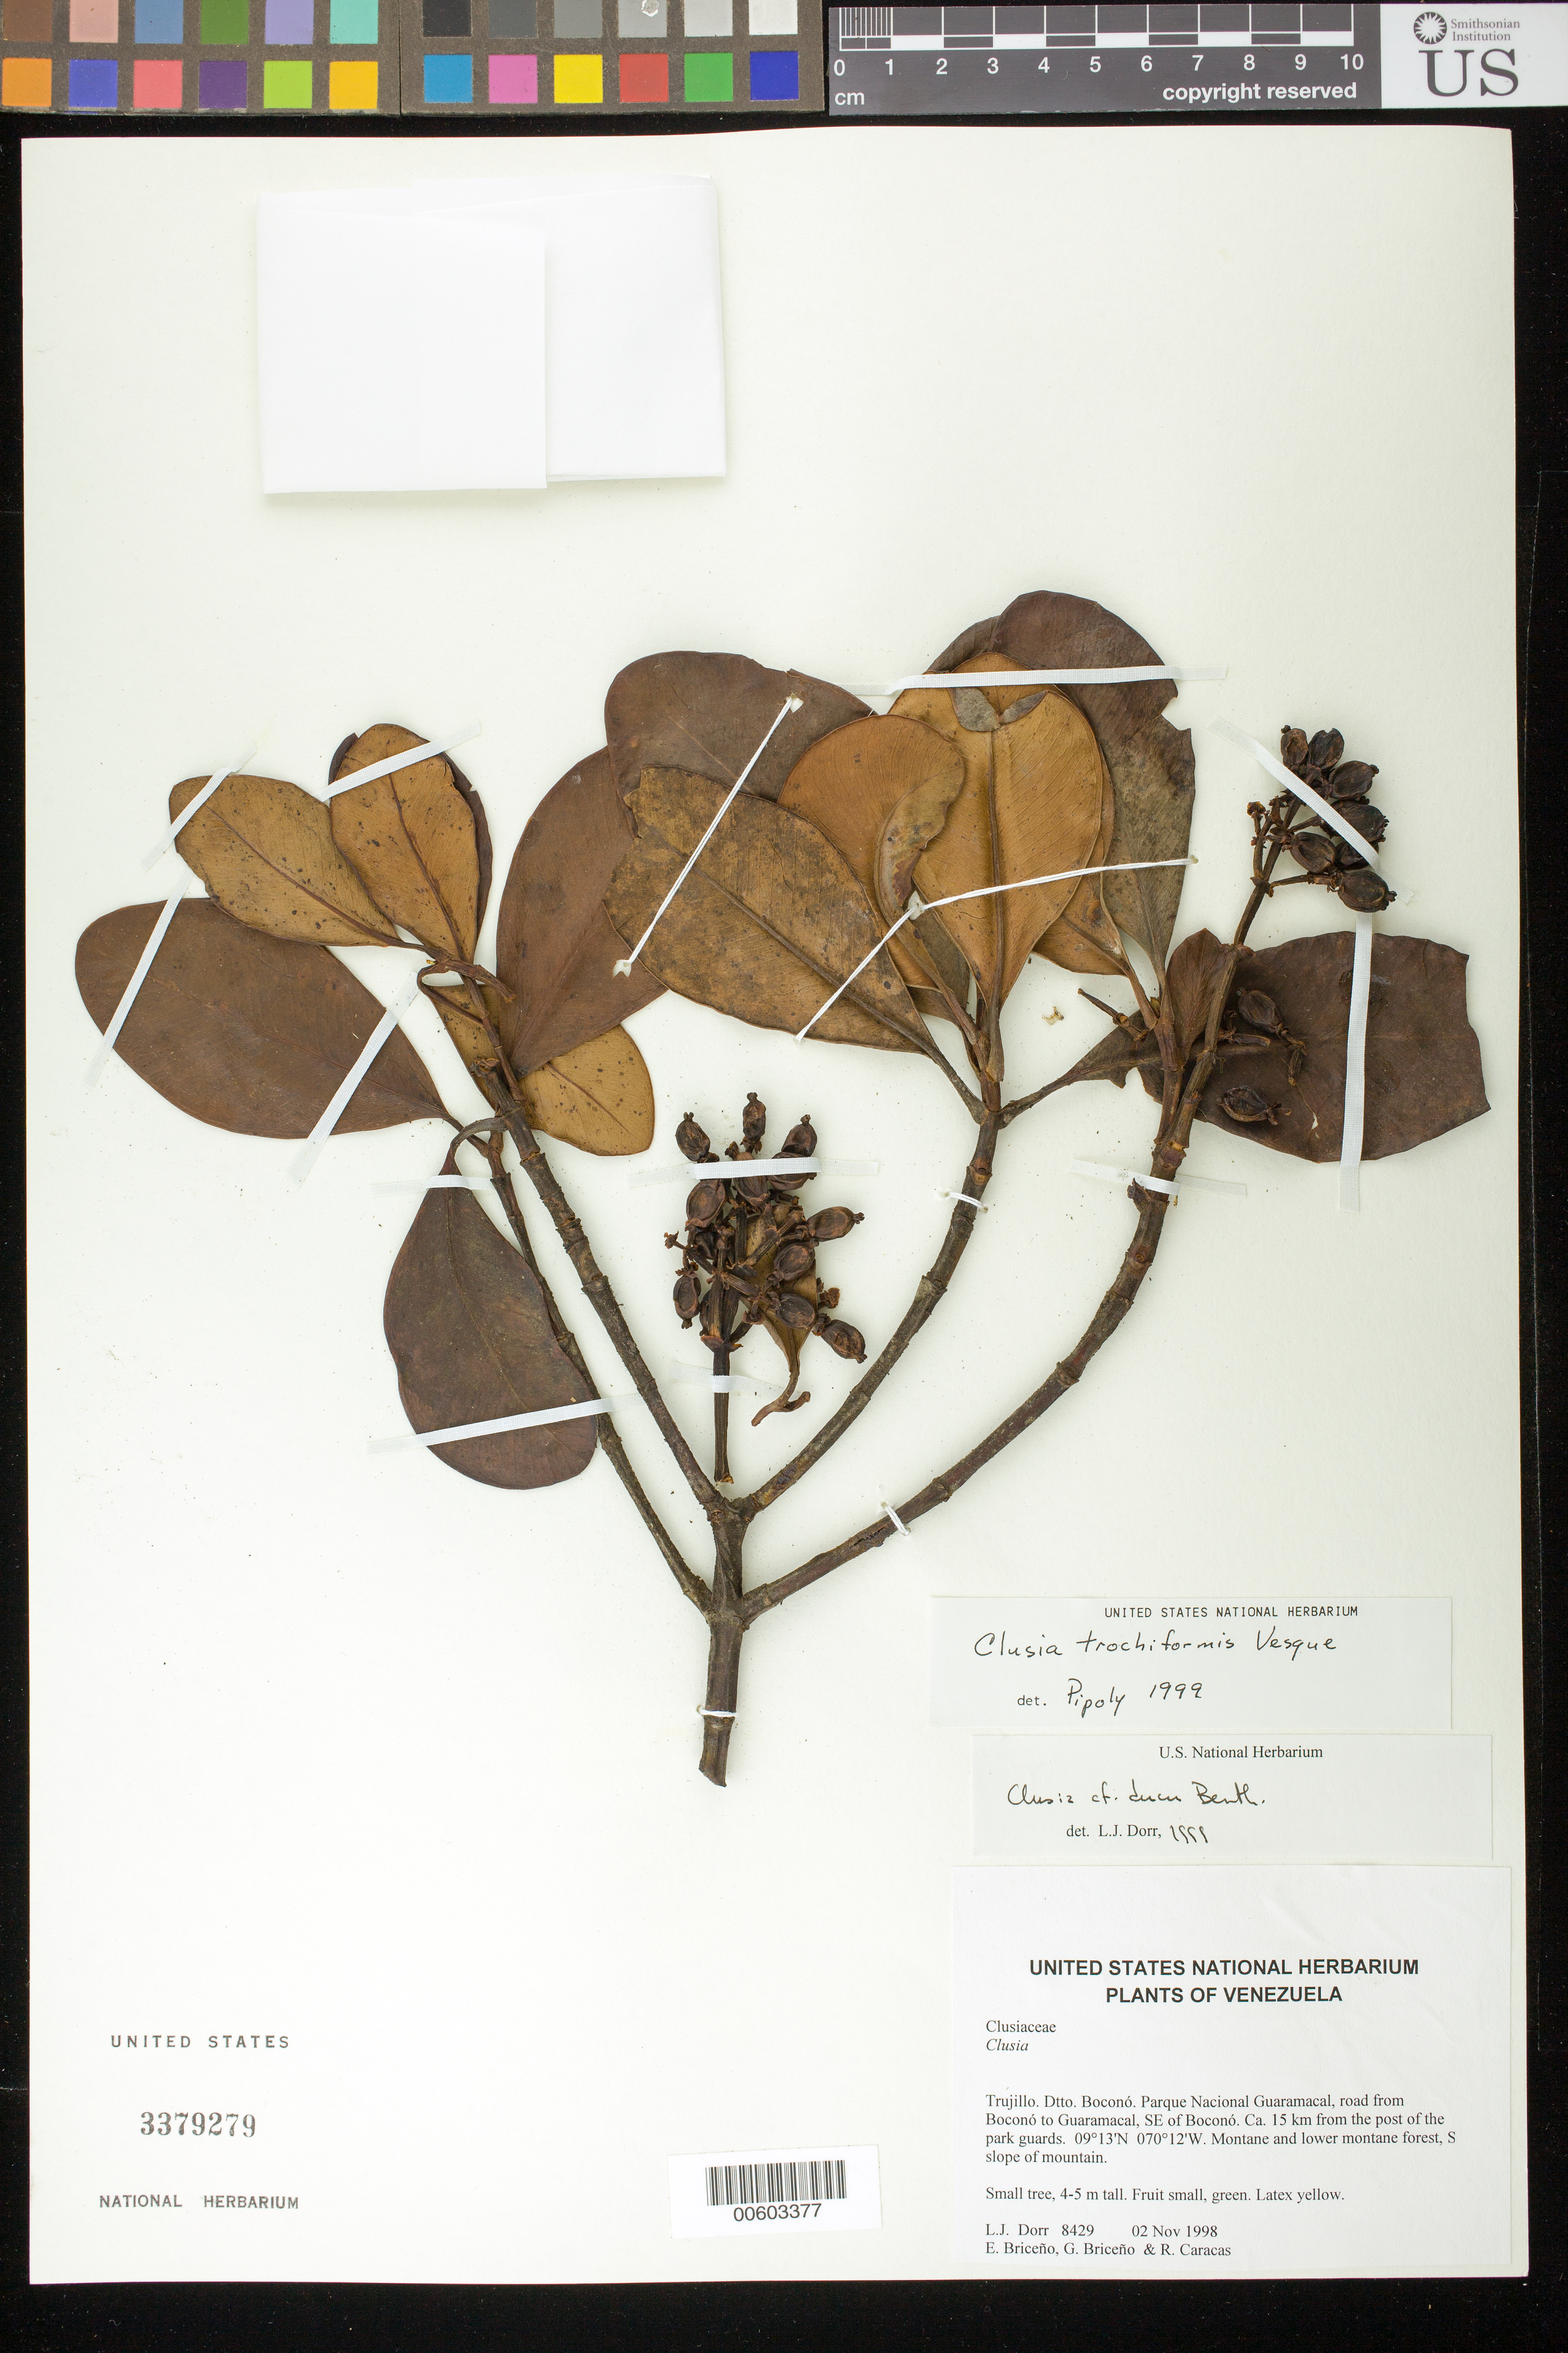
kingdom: Plantae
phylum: Tracheophyta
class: Magnoliopsida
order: Malpighiales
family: Clusiaceae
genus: Clusia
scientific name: Clusia trochiformis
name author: Vesque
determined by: Pipoly, J. J., III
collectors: L. J. Dorr, E. Briceño, G. Briceño & R. Caracas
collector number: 8429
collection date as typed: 02 Nov 1998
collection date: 1998-11-02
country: Venezuela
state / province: Trujillo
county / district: Boconó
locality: Parque Nacional Guaramacal, road from Boconó to Guaramacal, SE of Boconó, ca. 15 km from the post of the park guards.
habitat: Montane and lower montane forest, S slope of mountain.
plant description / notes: BRIT, CTES, F, MO, NY, PORT, US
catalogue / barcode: US 3379279